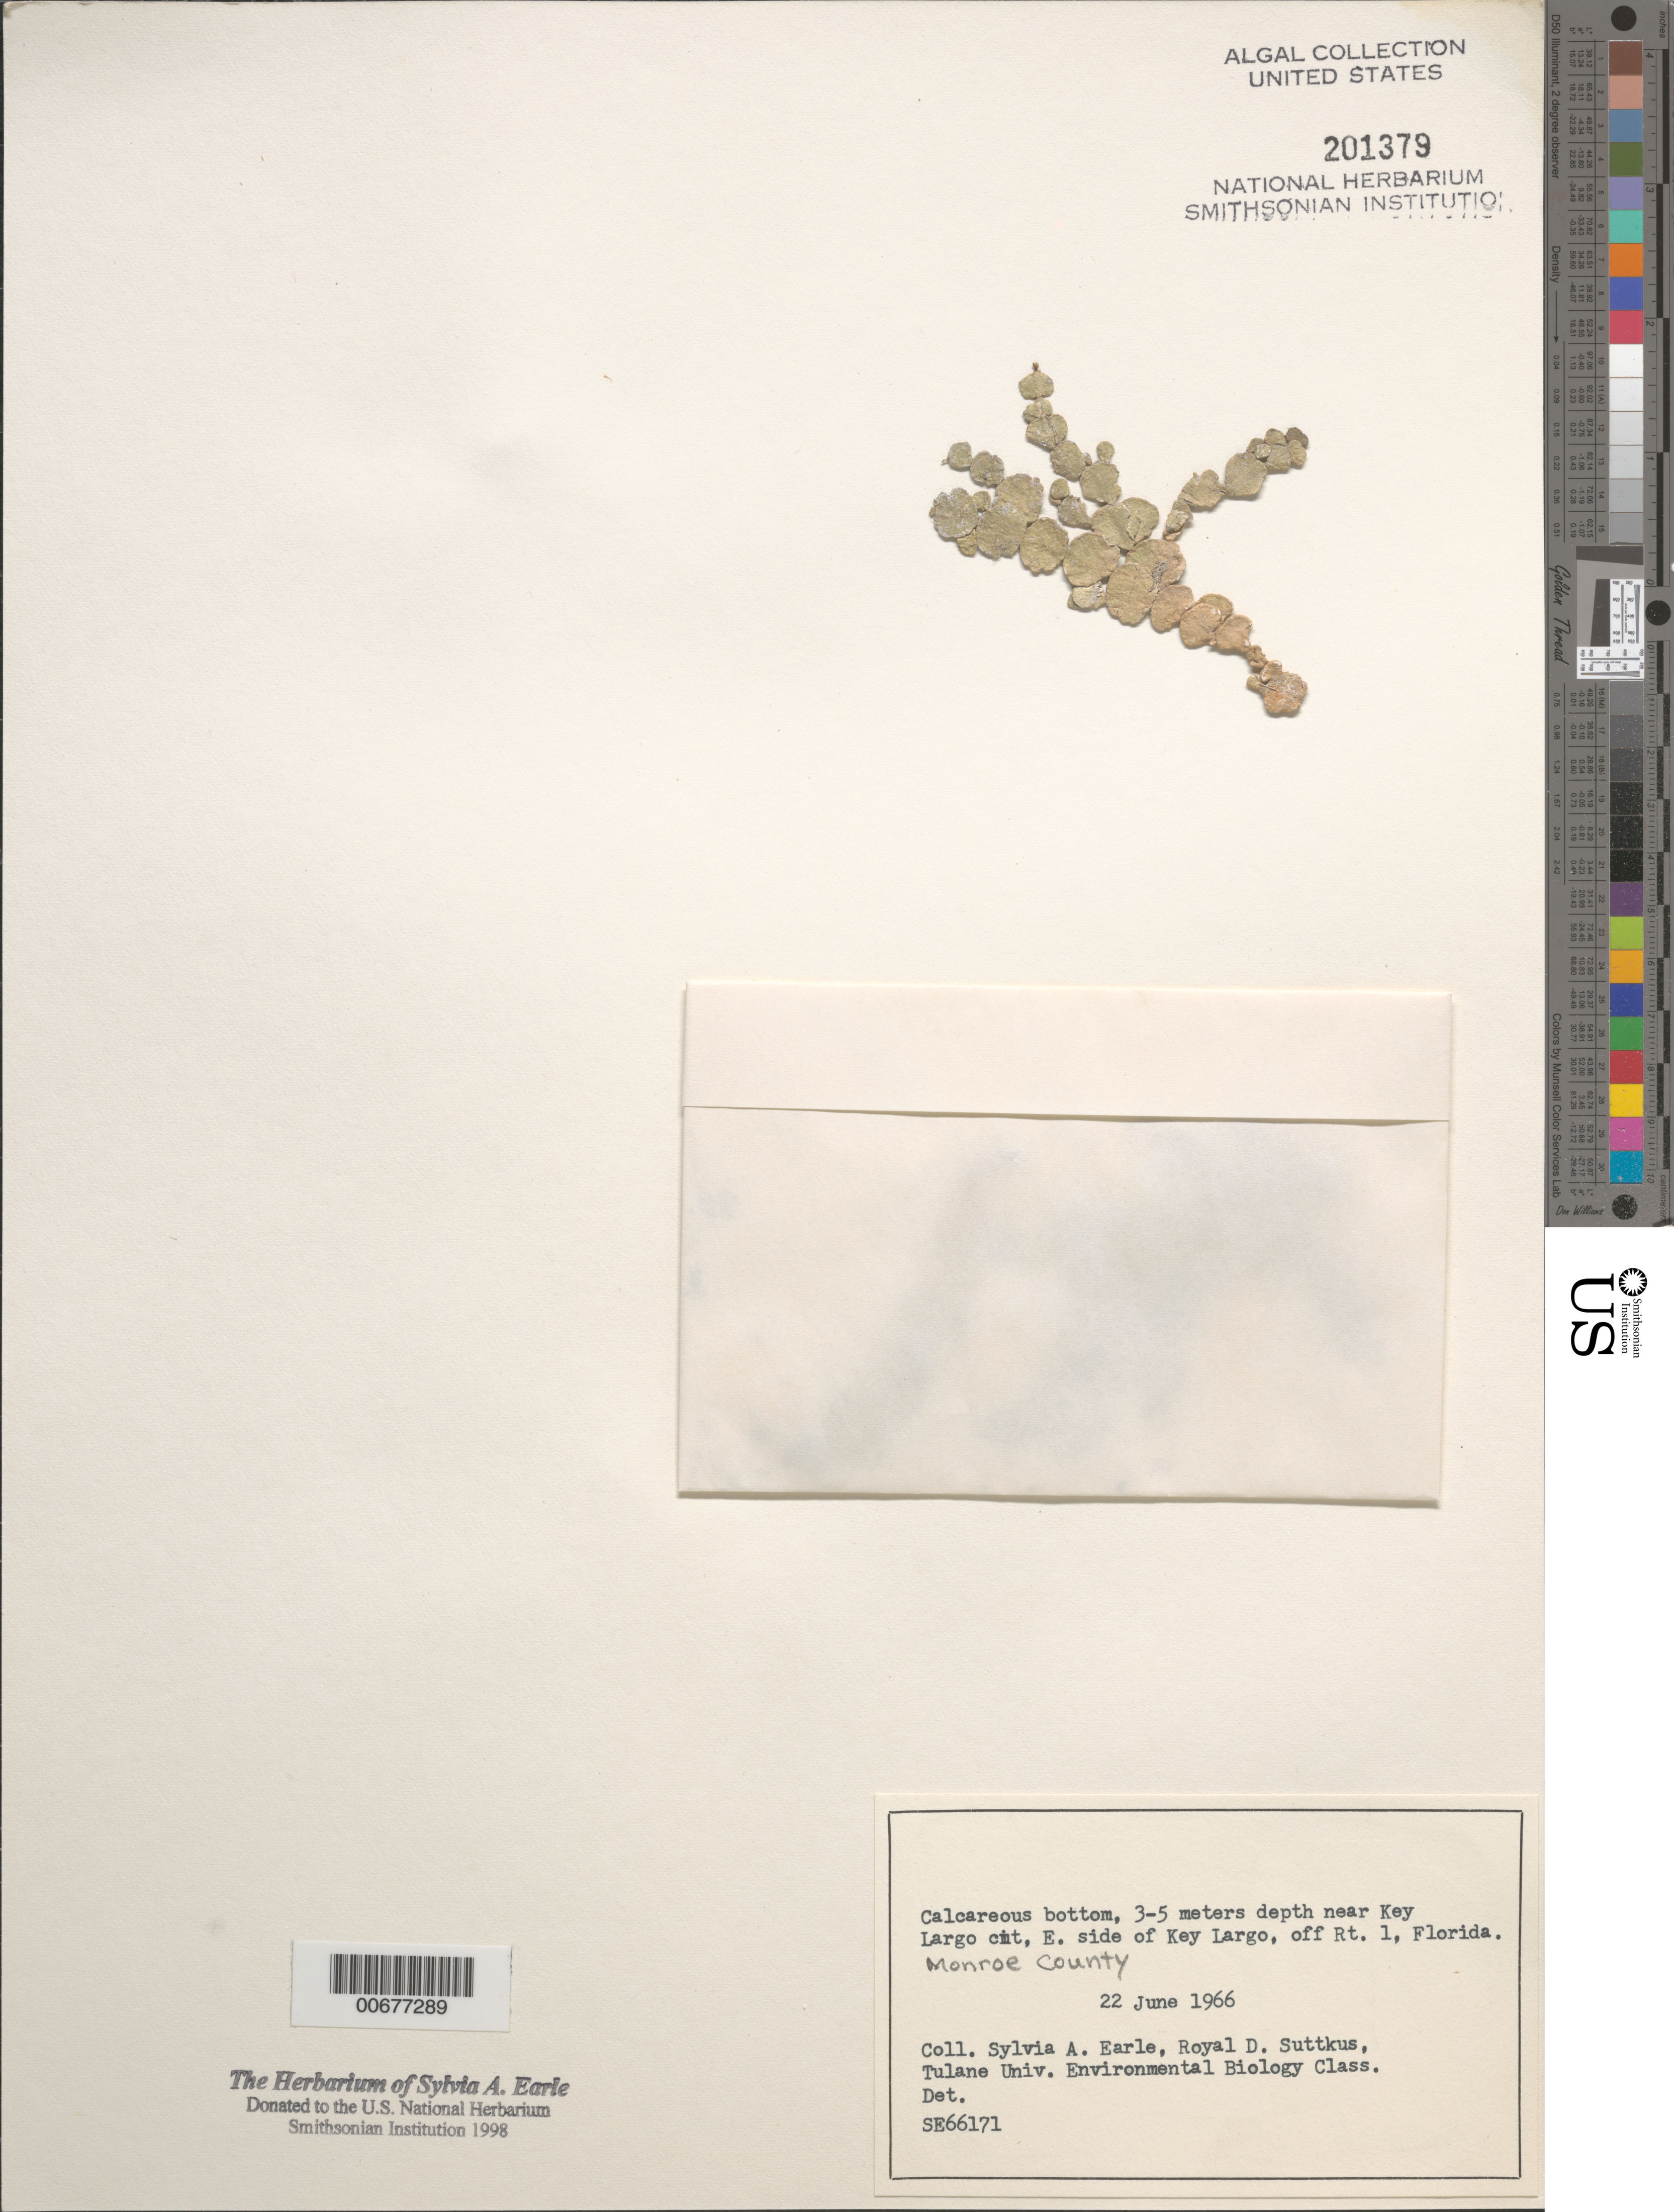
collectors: S. A. Earle, R. Suttkus & Tulane Univ. Env. Biol. Class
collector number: SE66171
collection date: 1966-06-22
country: United States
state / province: Florida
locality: Near Key Largo cit, E. side of Key Largo, off Rt. 1. Monroe County.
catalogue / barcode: US 201379